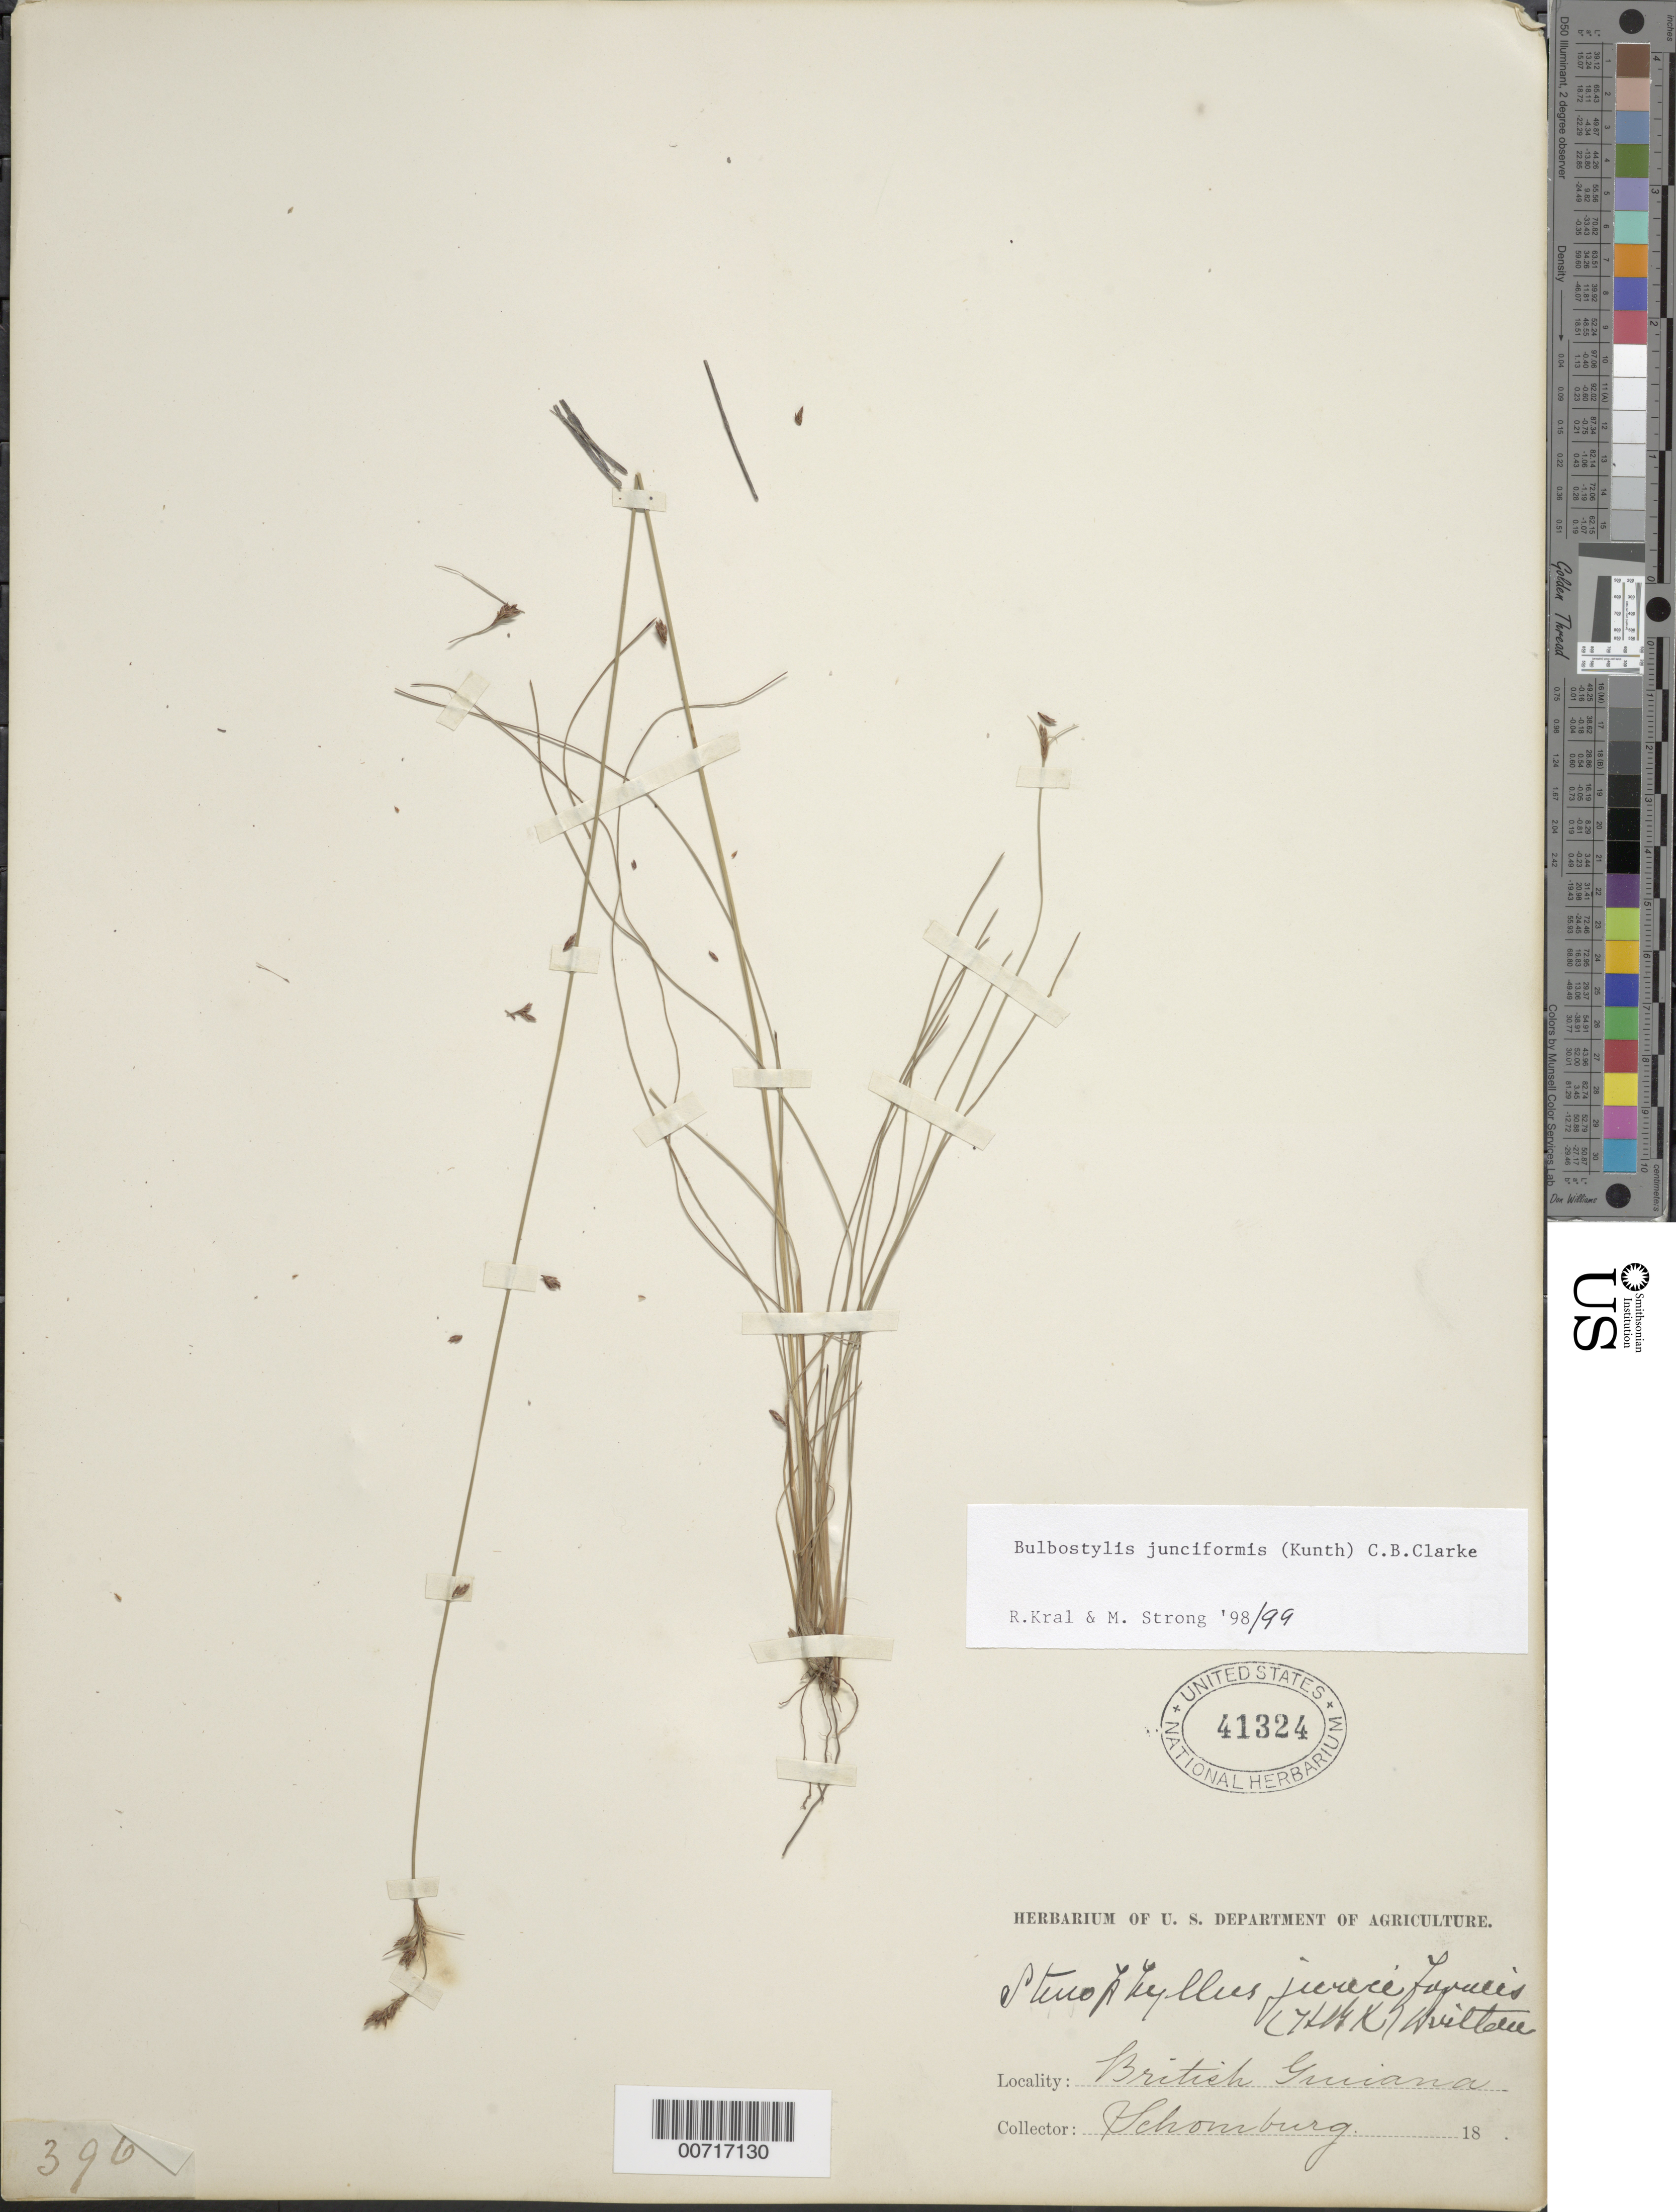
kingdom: Plantae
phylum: Tracheophyta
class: Liliopsida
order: Poales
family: Cyperaceae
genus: Bulbostylis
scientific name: Bulbostylis junciformis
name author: (Kunth) C.B. Clarke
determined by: Kral, R.; Strong, M. T.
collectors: -- Schomburgk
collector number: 396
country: Guyana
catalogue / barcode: US 41324